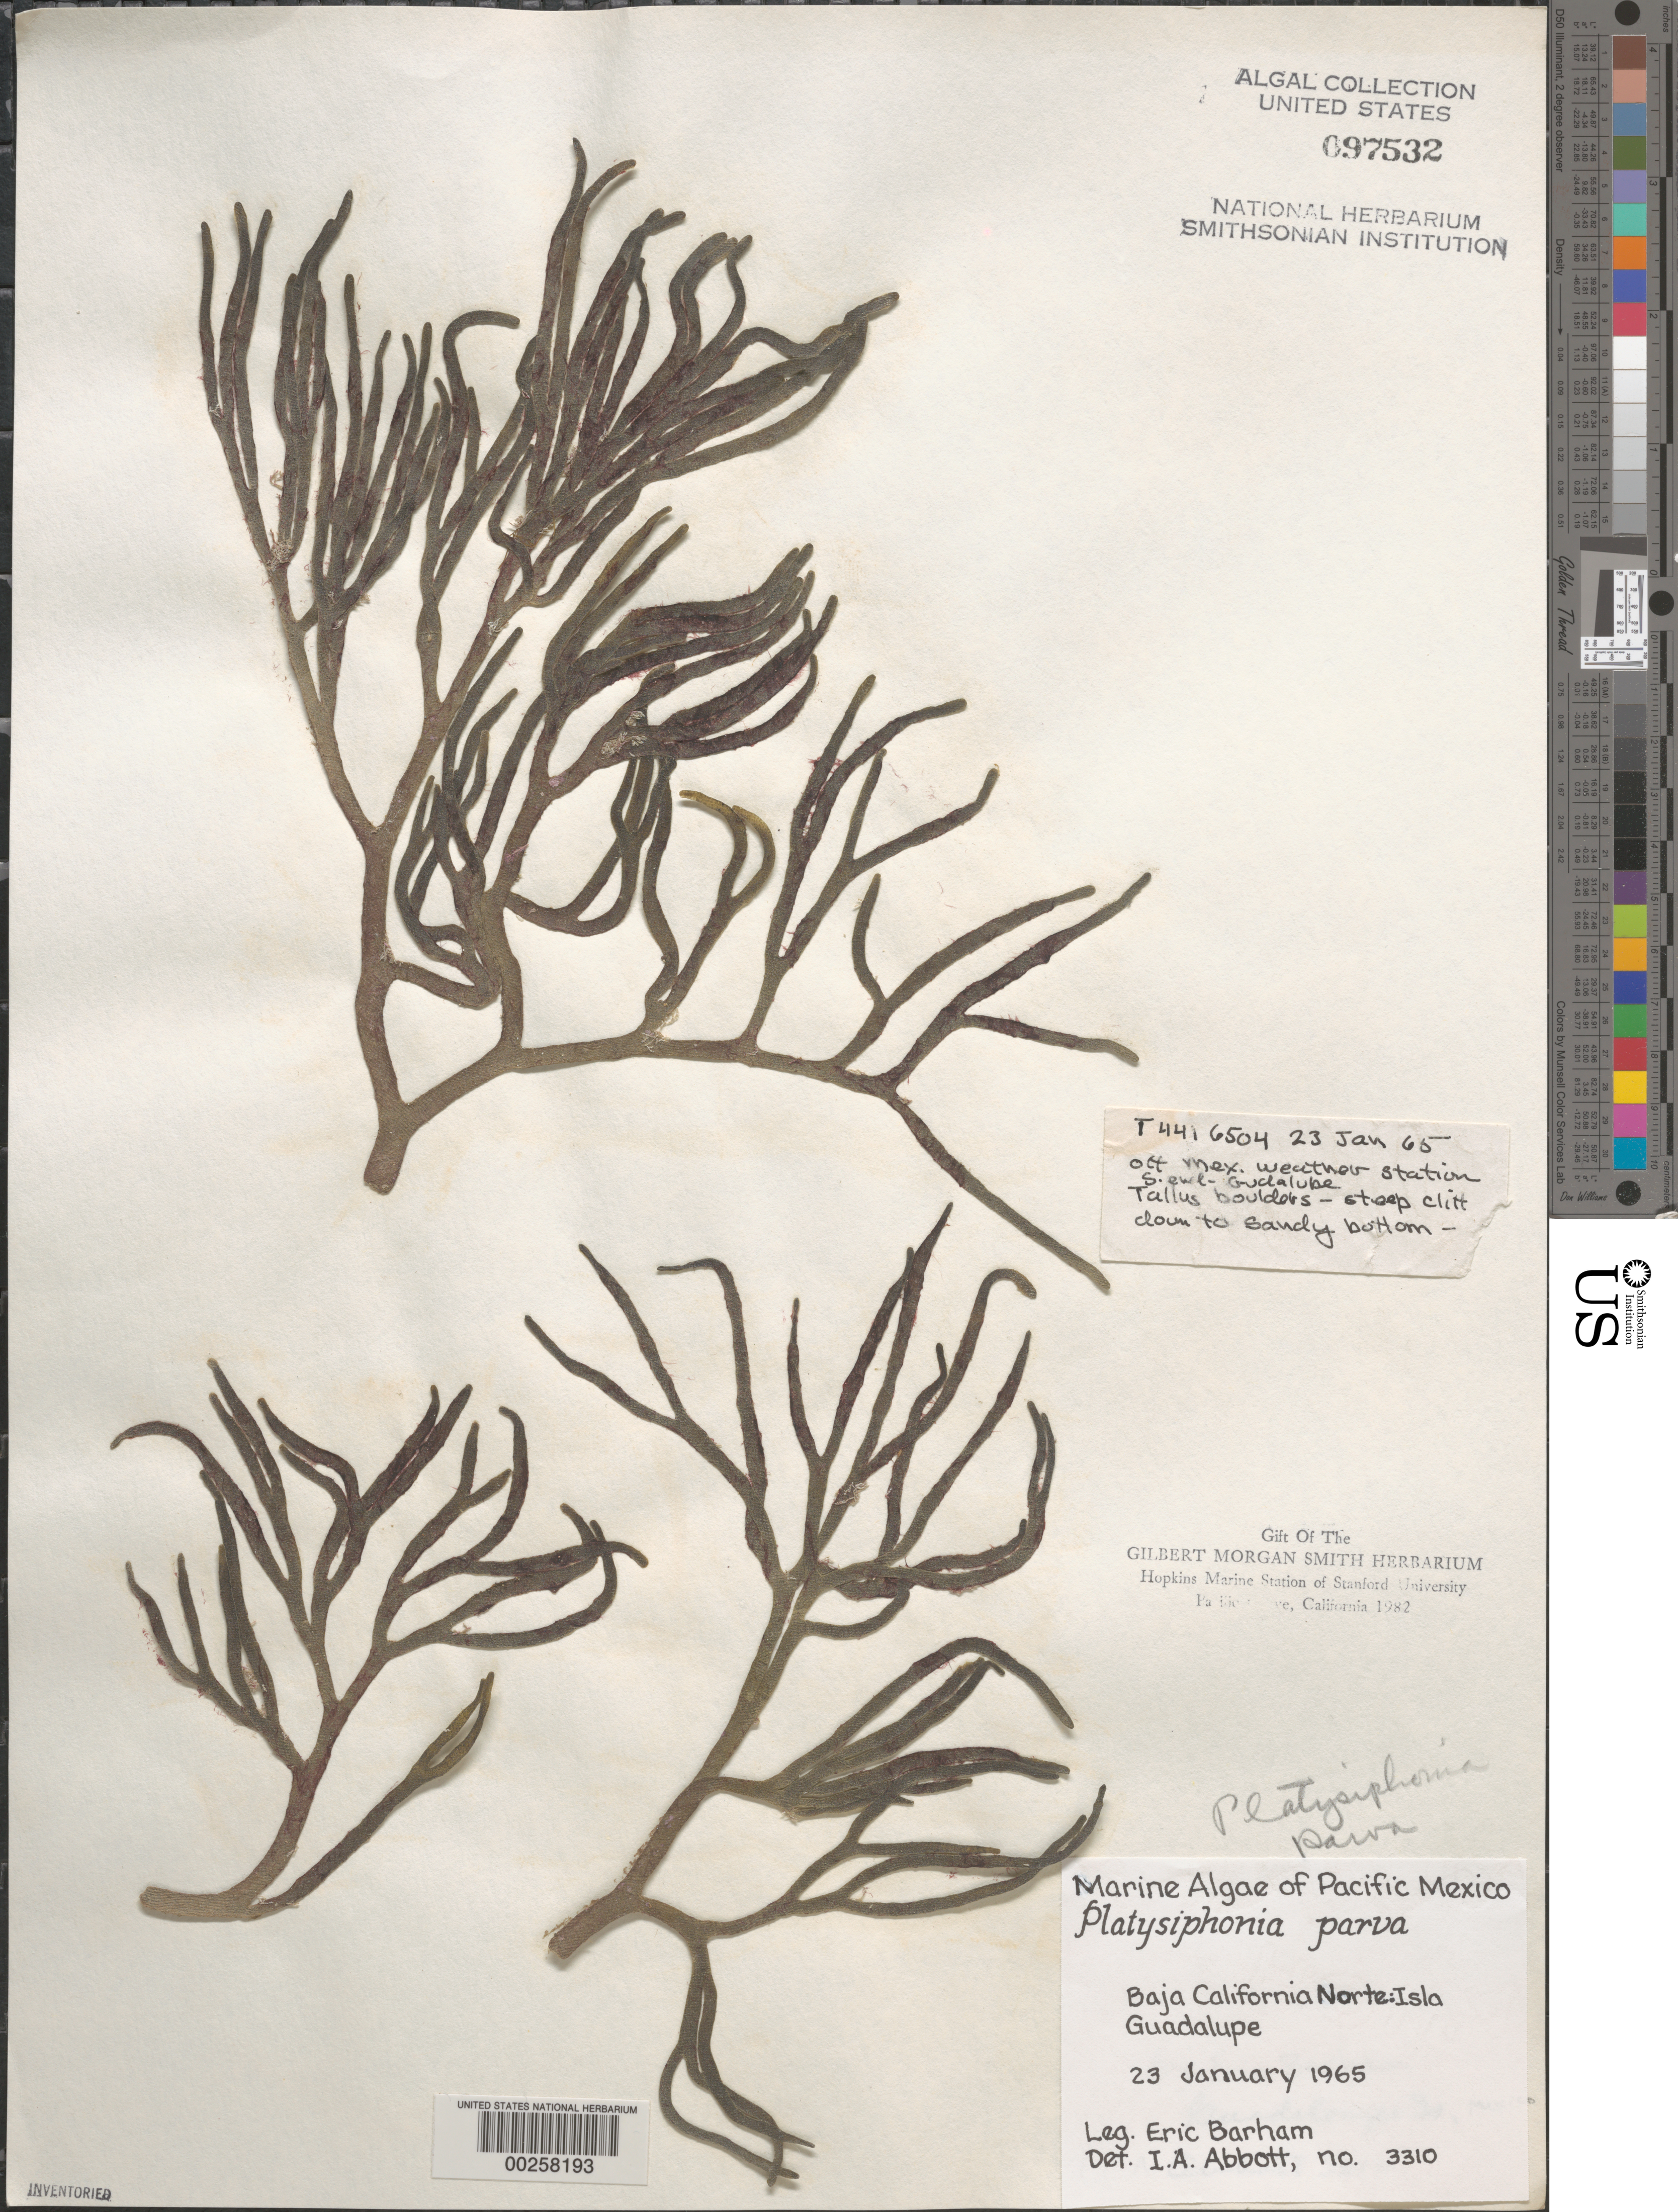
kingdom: Plantae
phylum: Rhodophyta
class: Florideophyceae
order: Ceramiales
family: Sarcomeniaceae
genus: Platysiphonia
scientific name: Platysiphonia parva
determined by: Abbott, Isabella A.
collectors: E. Barham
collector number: IAA 3310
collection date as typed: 23 Jan 1965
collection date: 1965-01-23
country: Mexico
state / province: Baja California Norte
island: Isla Guadalupe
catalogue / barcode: US 97532